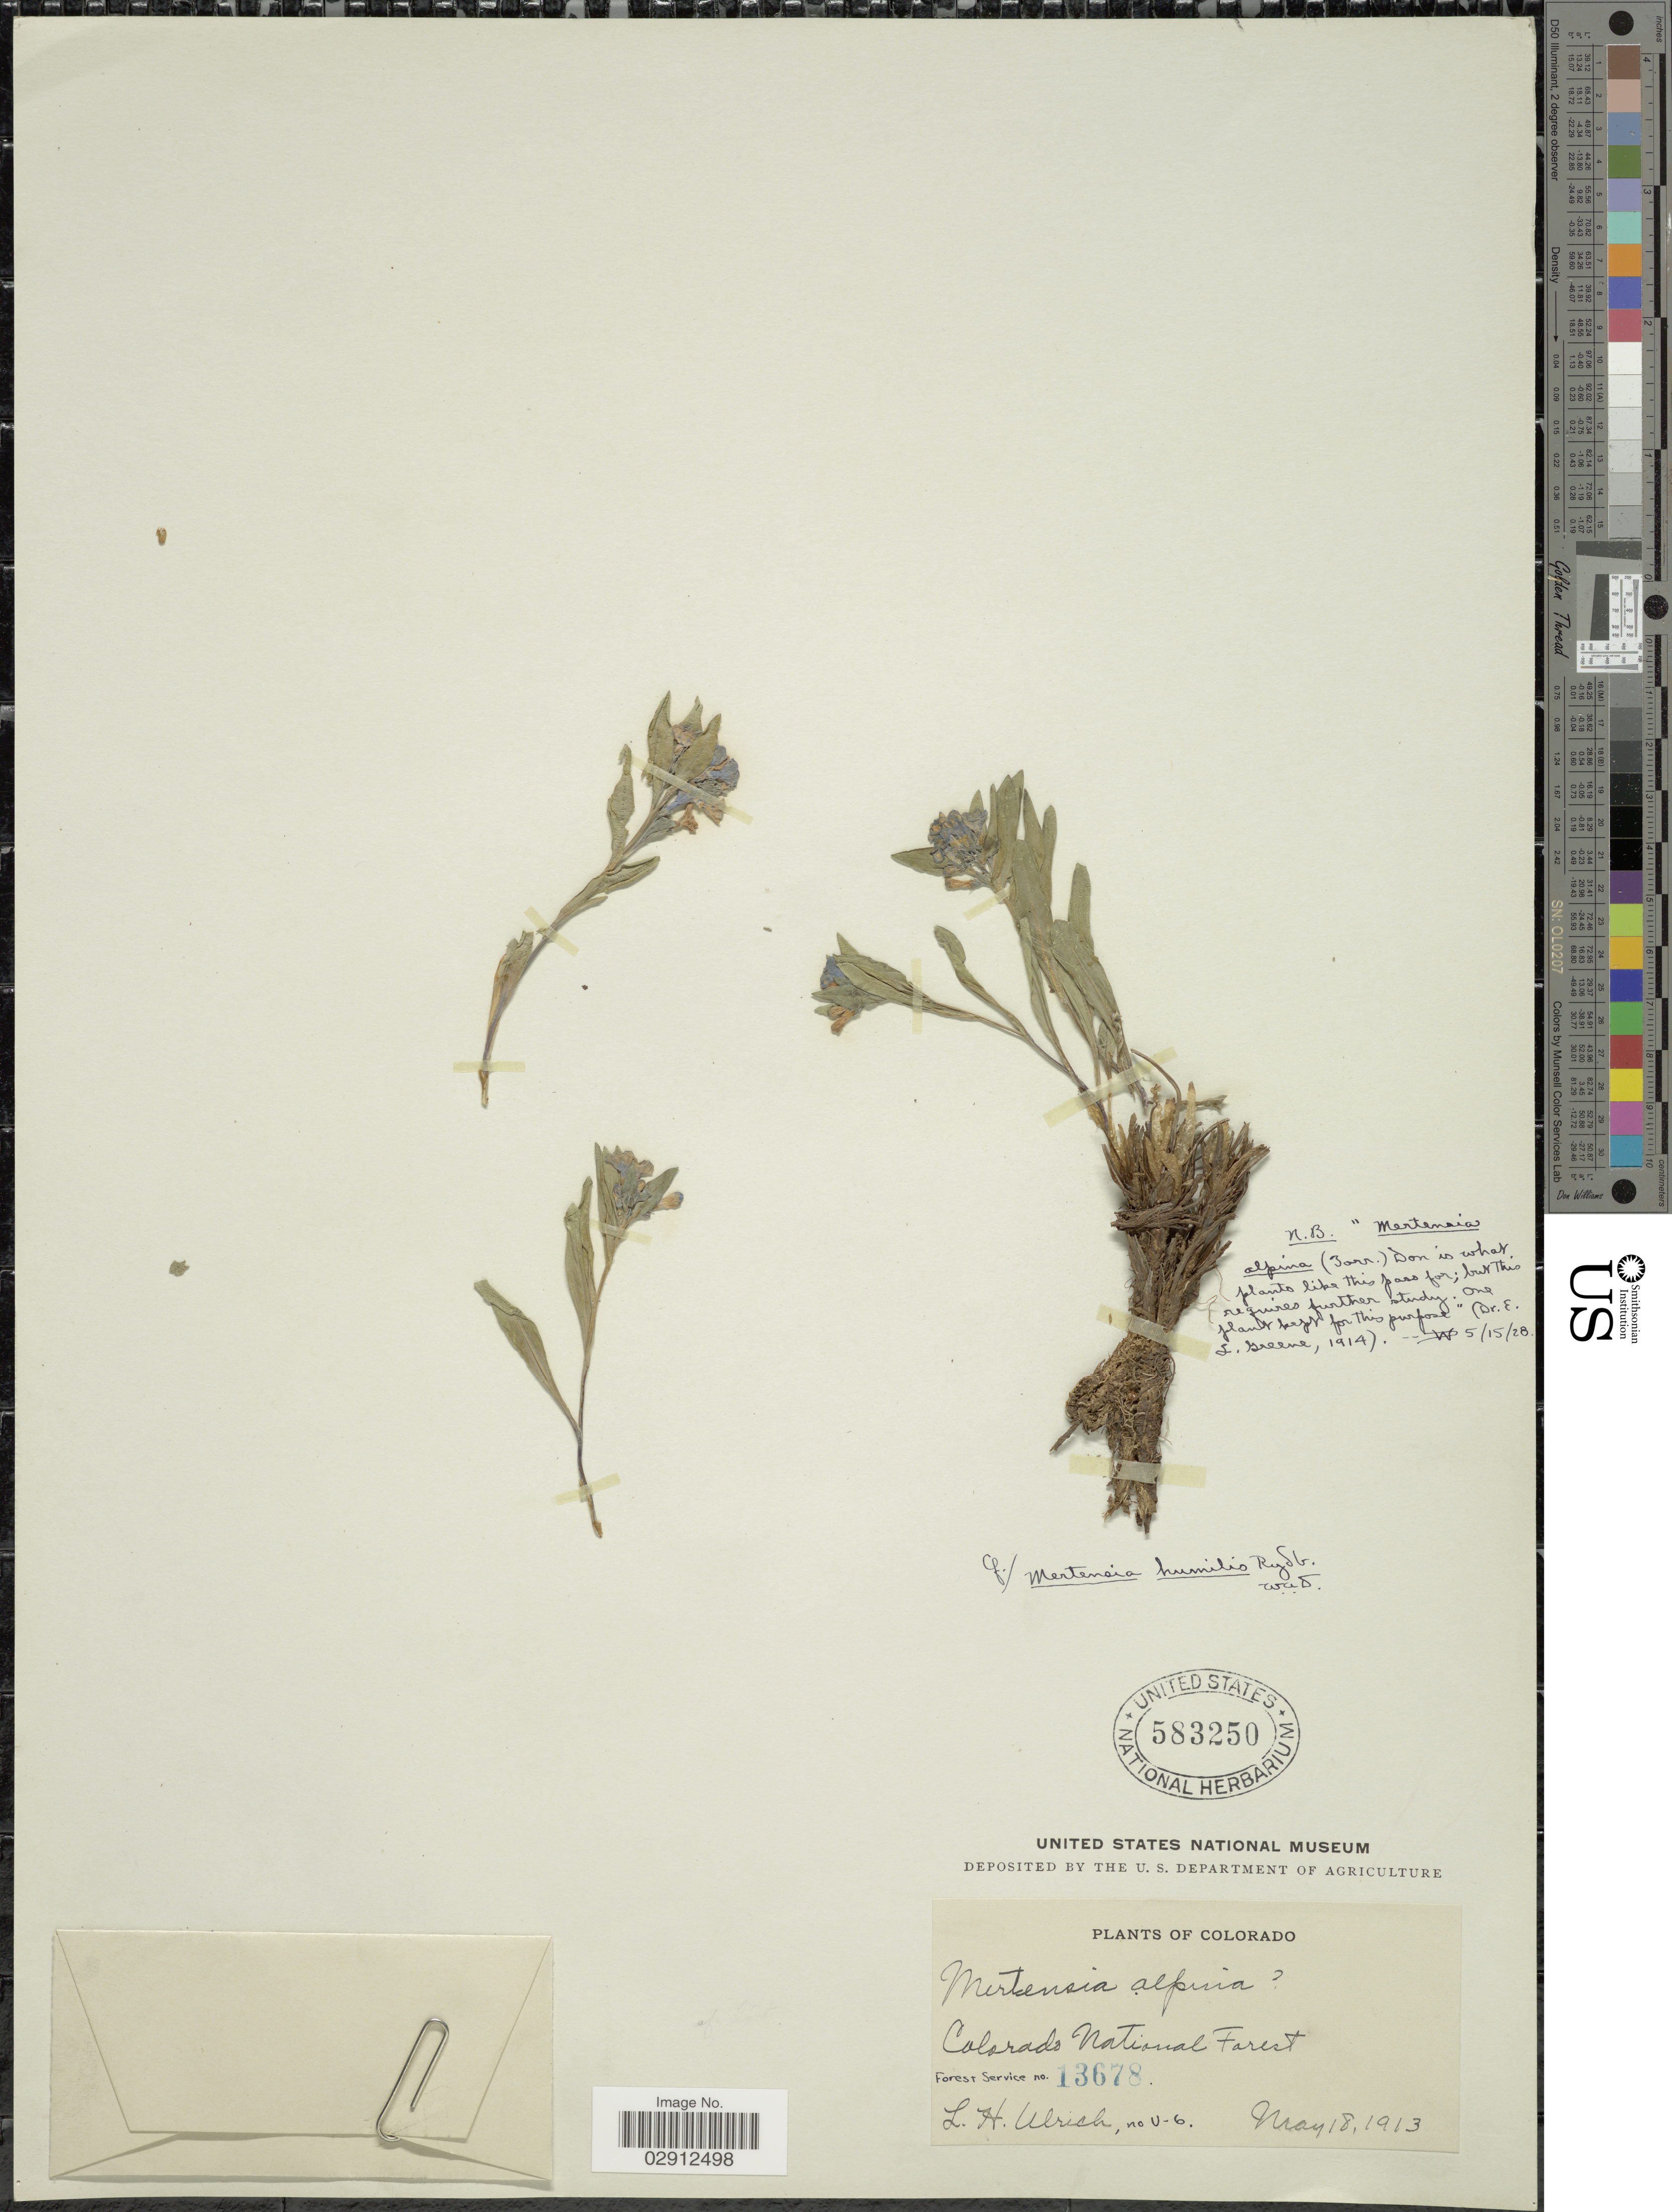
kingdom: Plantae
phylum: Tracheophyta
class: Magnoliopsida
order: Boraginales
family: Boraginaceae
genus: Mertensia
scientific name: Mertensia humilis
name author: Rydb.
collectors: L. Ulrich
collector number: U-6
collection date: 1913-05-18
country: United States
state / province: Colorado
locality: Colorado National Forest.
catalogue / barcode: US 583250